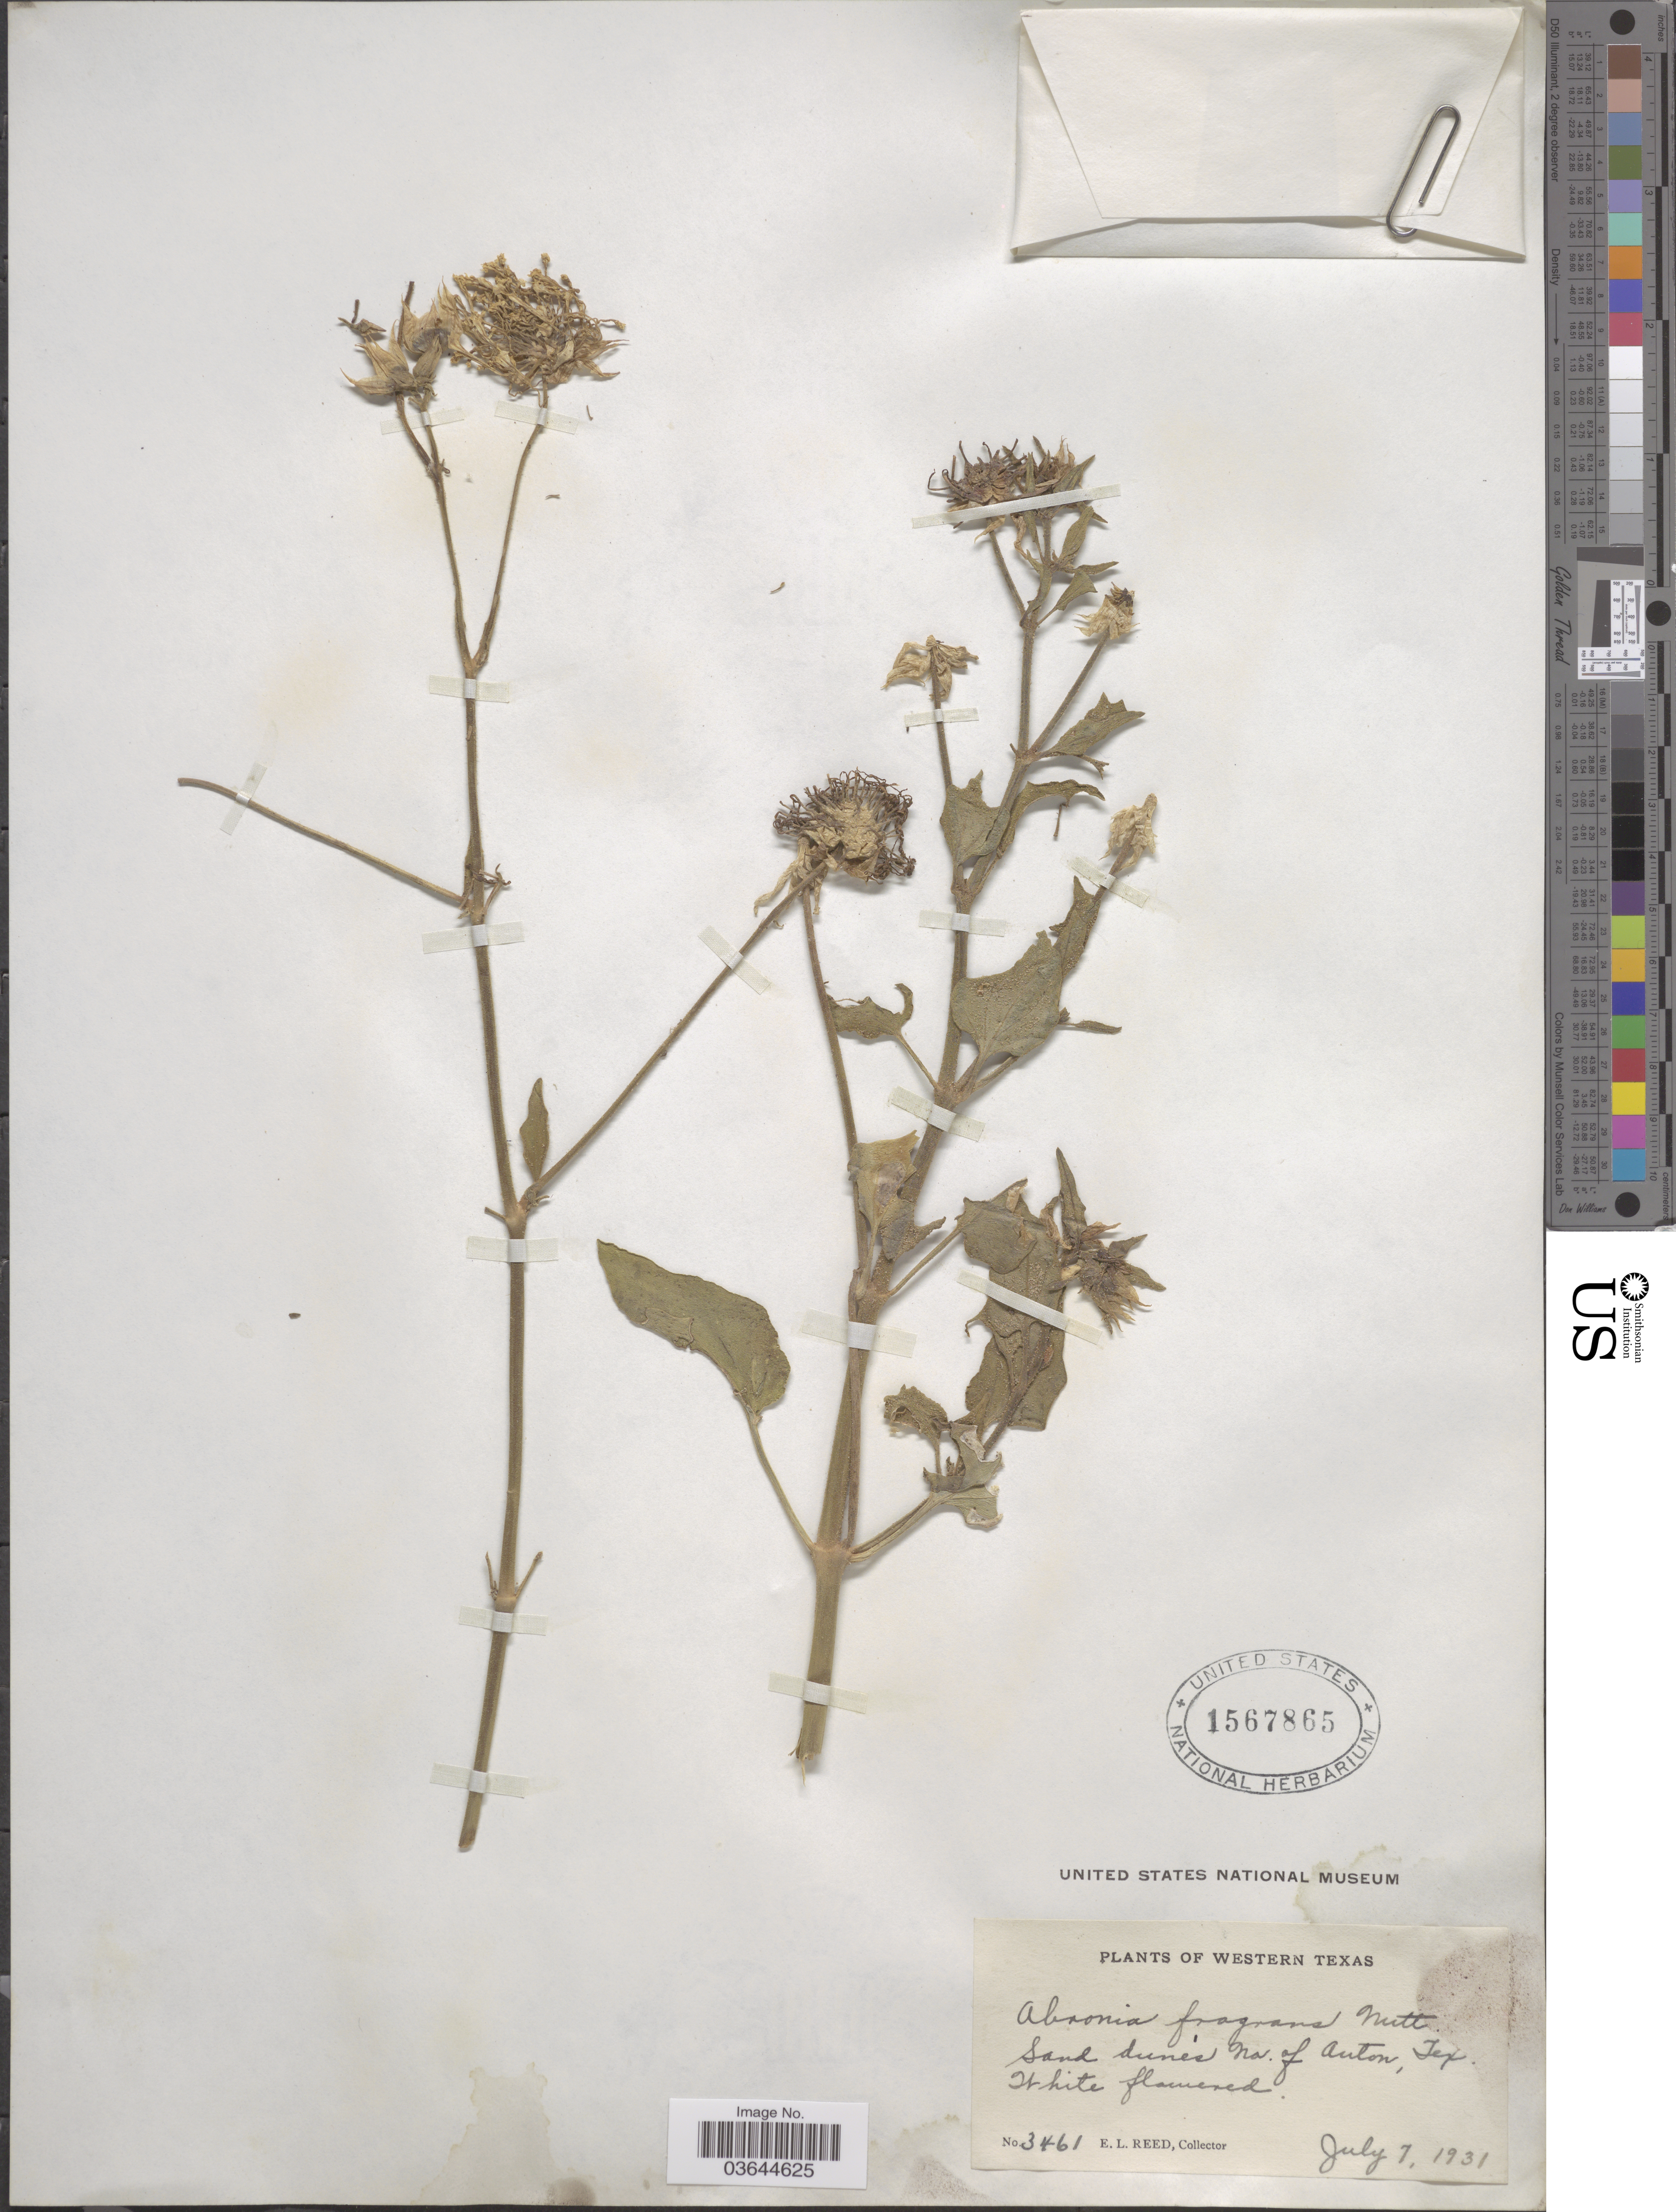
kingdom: Plantae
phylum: Tracheophyta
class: Magnoliopsida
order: Caryophyllales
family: Nyctaginaceae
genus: Abronia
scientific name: Abronia fragrans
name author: Nutt. ex Hook.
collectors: E. Reed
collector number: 3461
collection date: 1931-07-07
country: United States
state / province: Texas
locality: Western Texas. Sand dunes N. of Anton.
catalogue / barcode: US 1567865